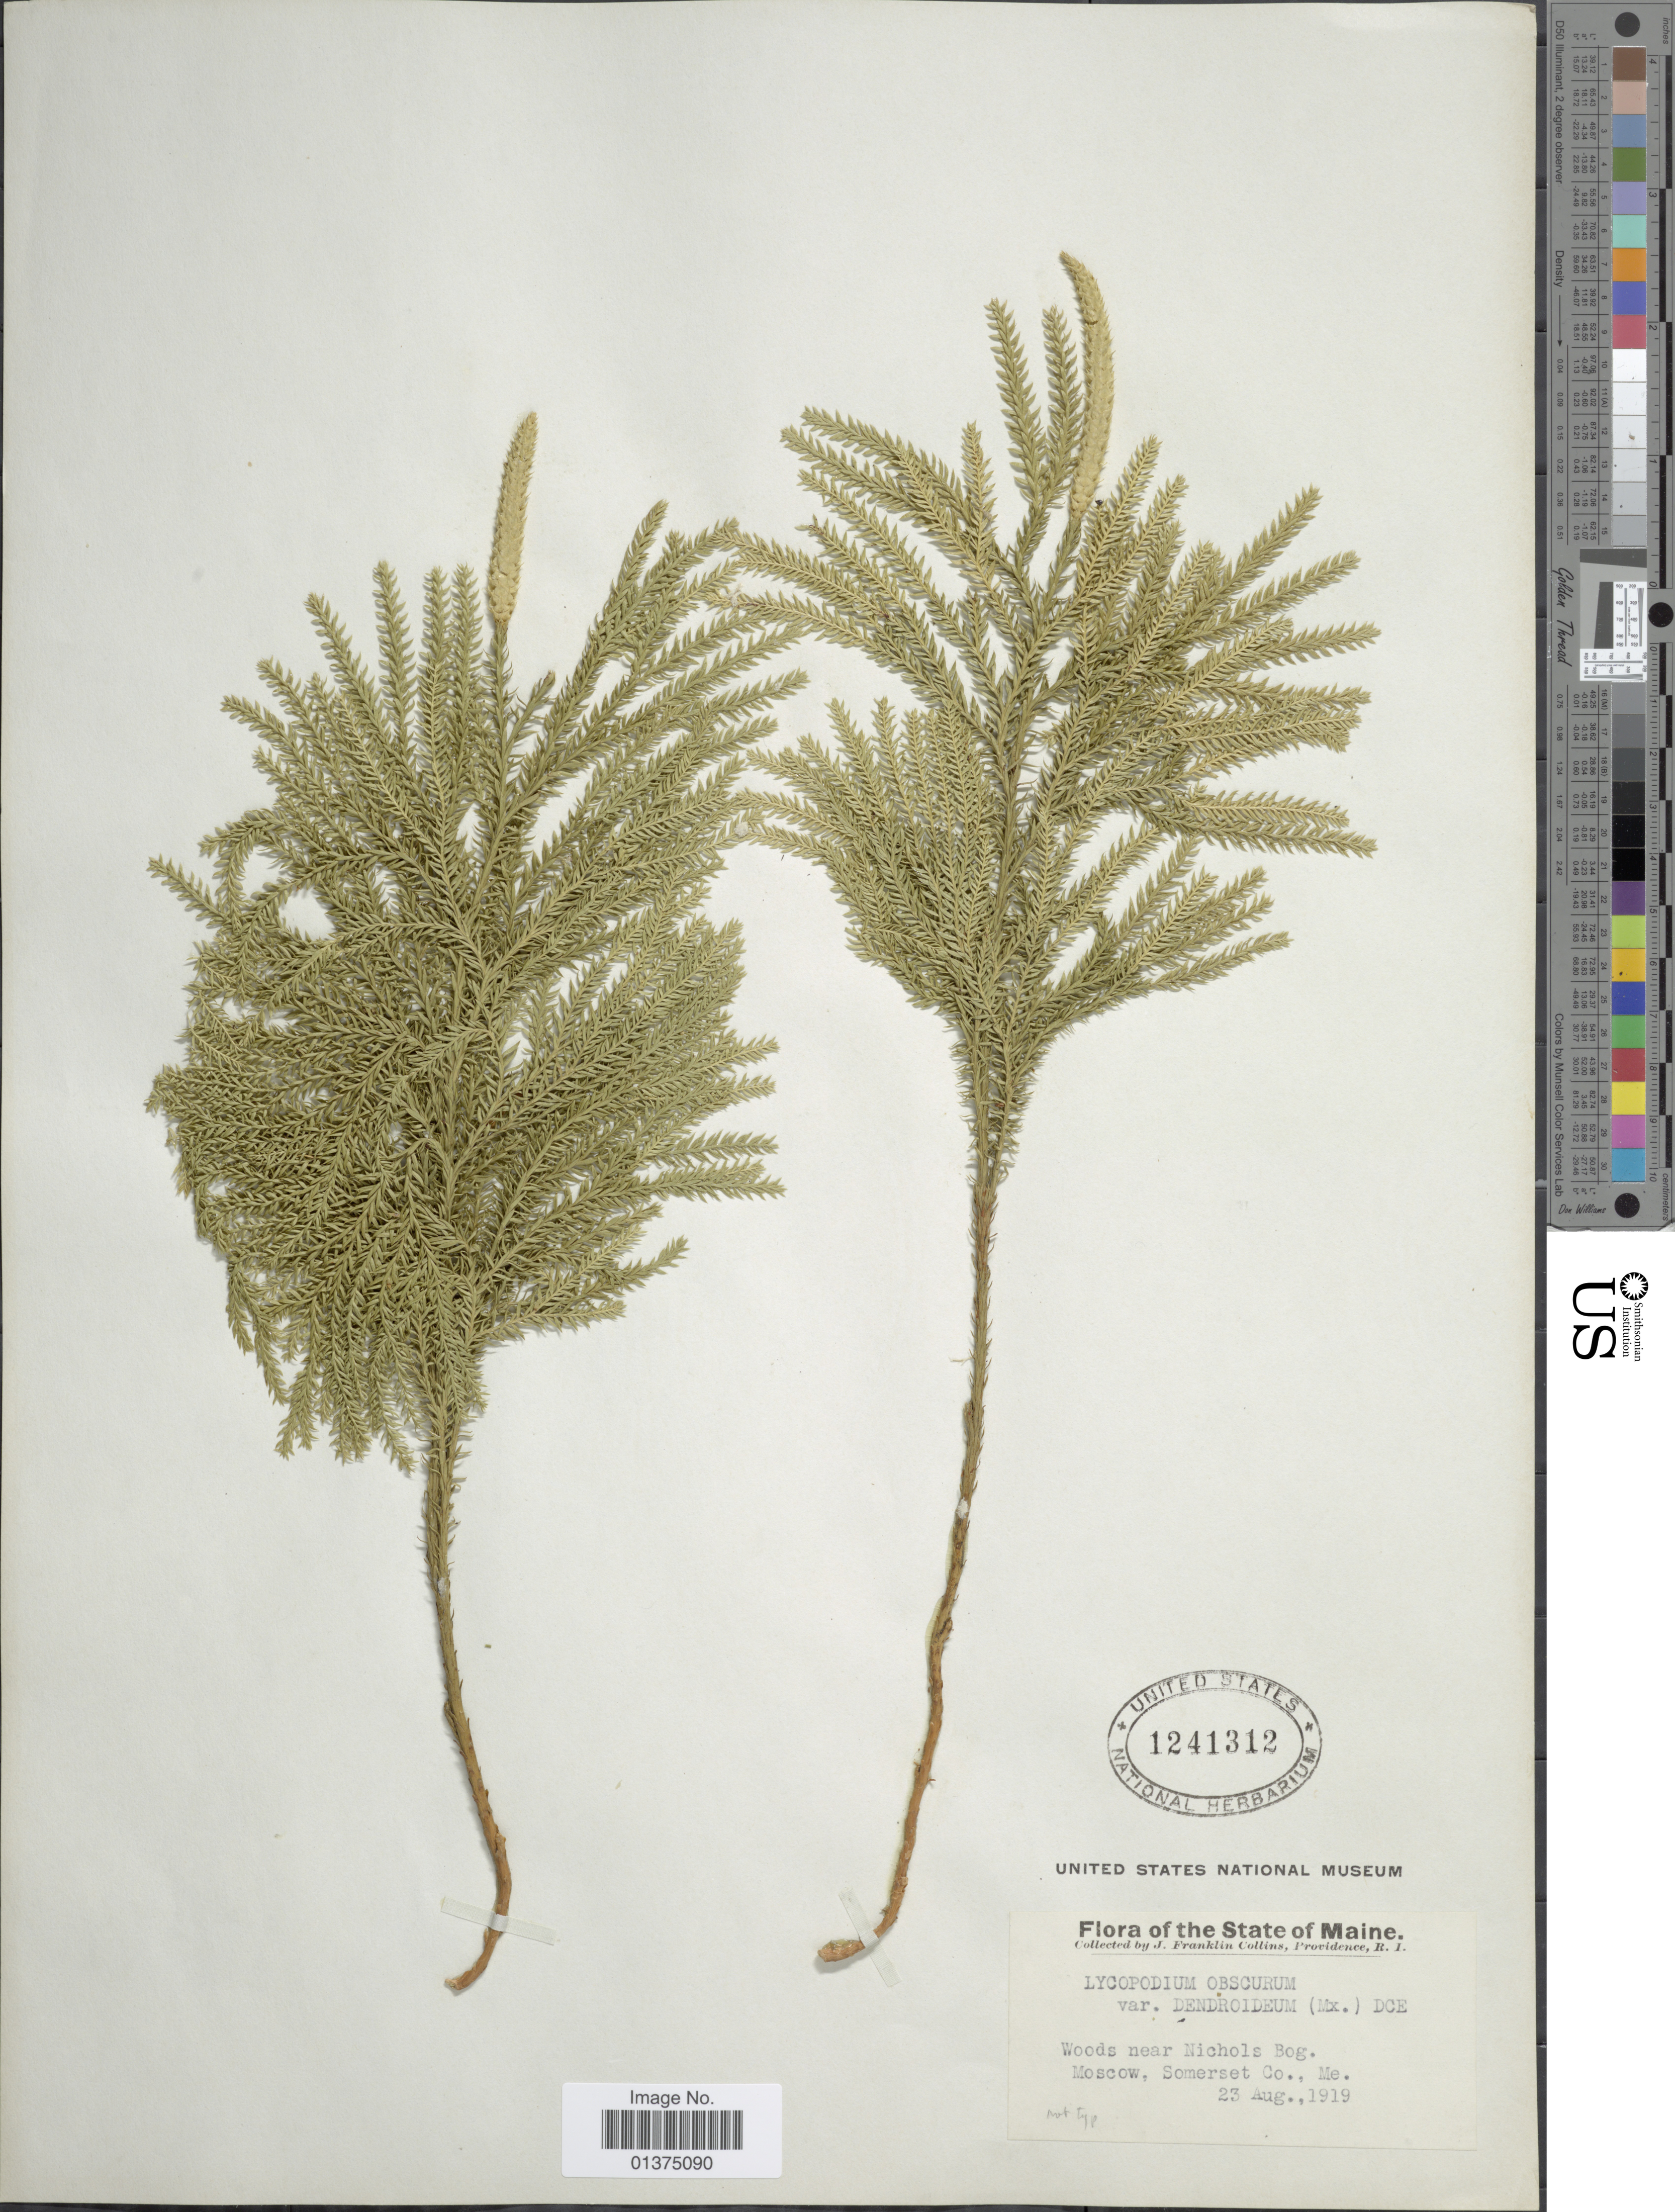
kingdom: Plantae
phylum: Tracheophyta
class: Lycopodiopsida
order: Lycopodiales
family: Lycopodiaceae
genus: Dendrolycopodium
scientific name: Dendrolycopodium dendroideum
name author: (Michx.) A. Haines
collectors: J. Collins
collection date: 1919-08-23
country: United States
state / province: Maine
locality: State of Maine, Woods near Nichols Bog. Moscow, Somerset Co.,Mme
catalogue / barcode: US 1241312